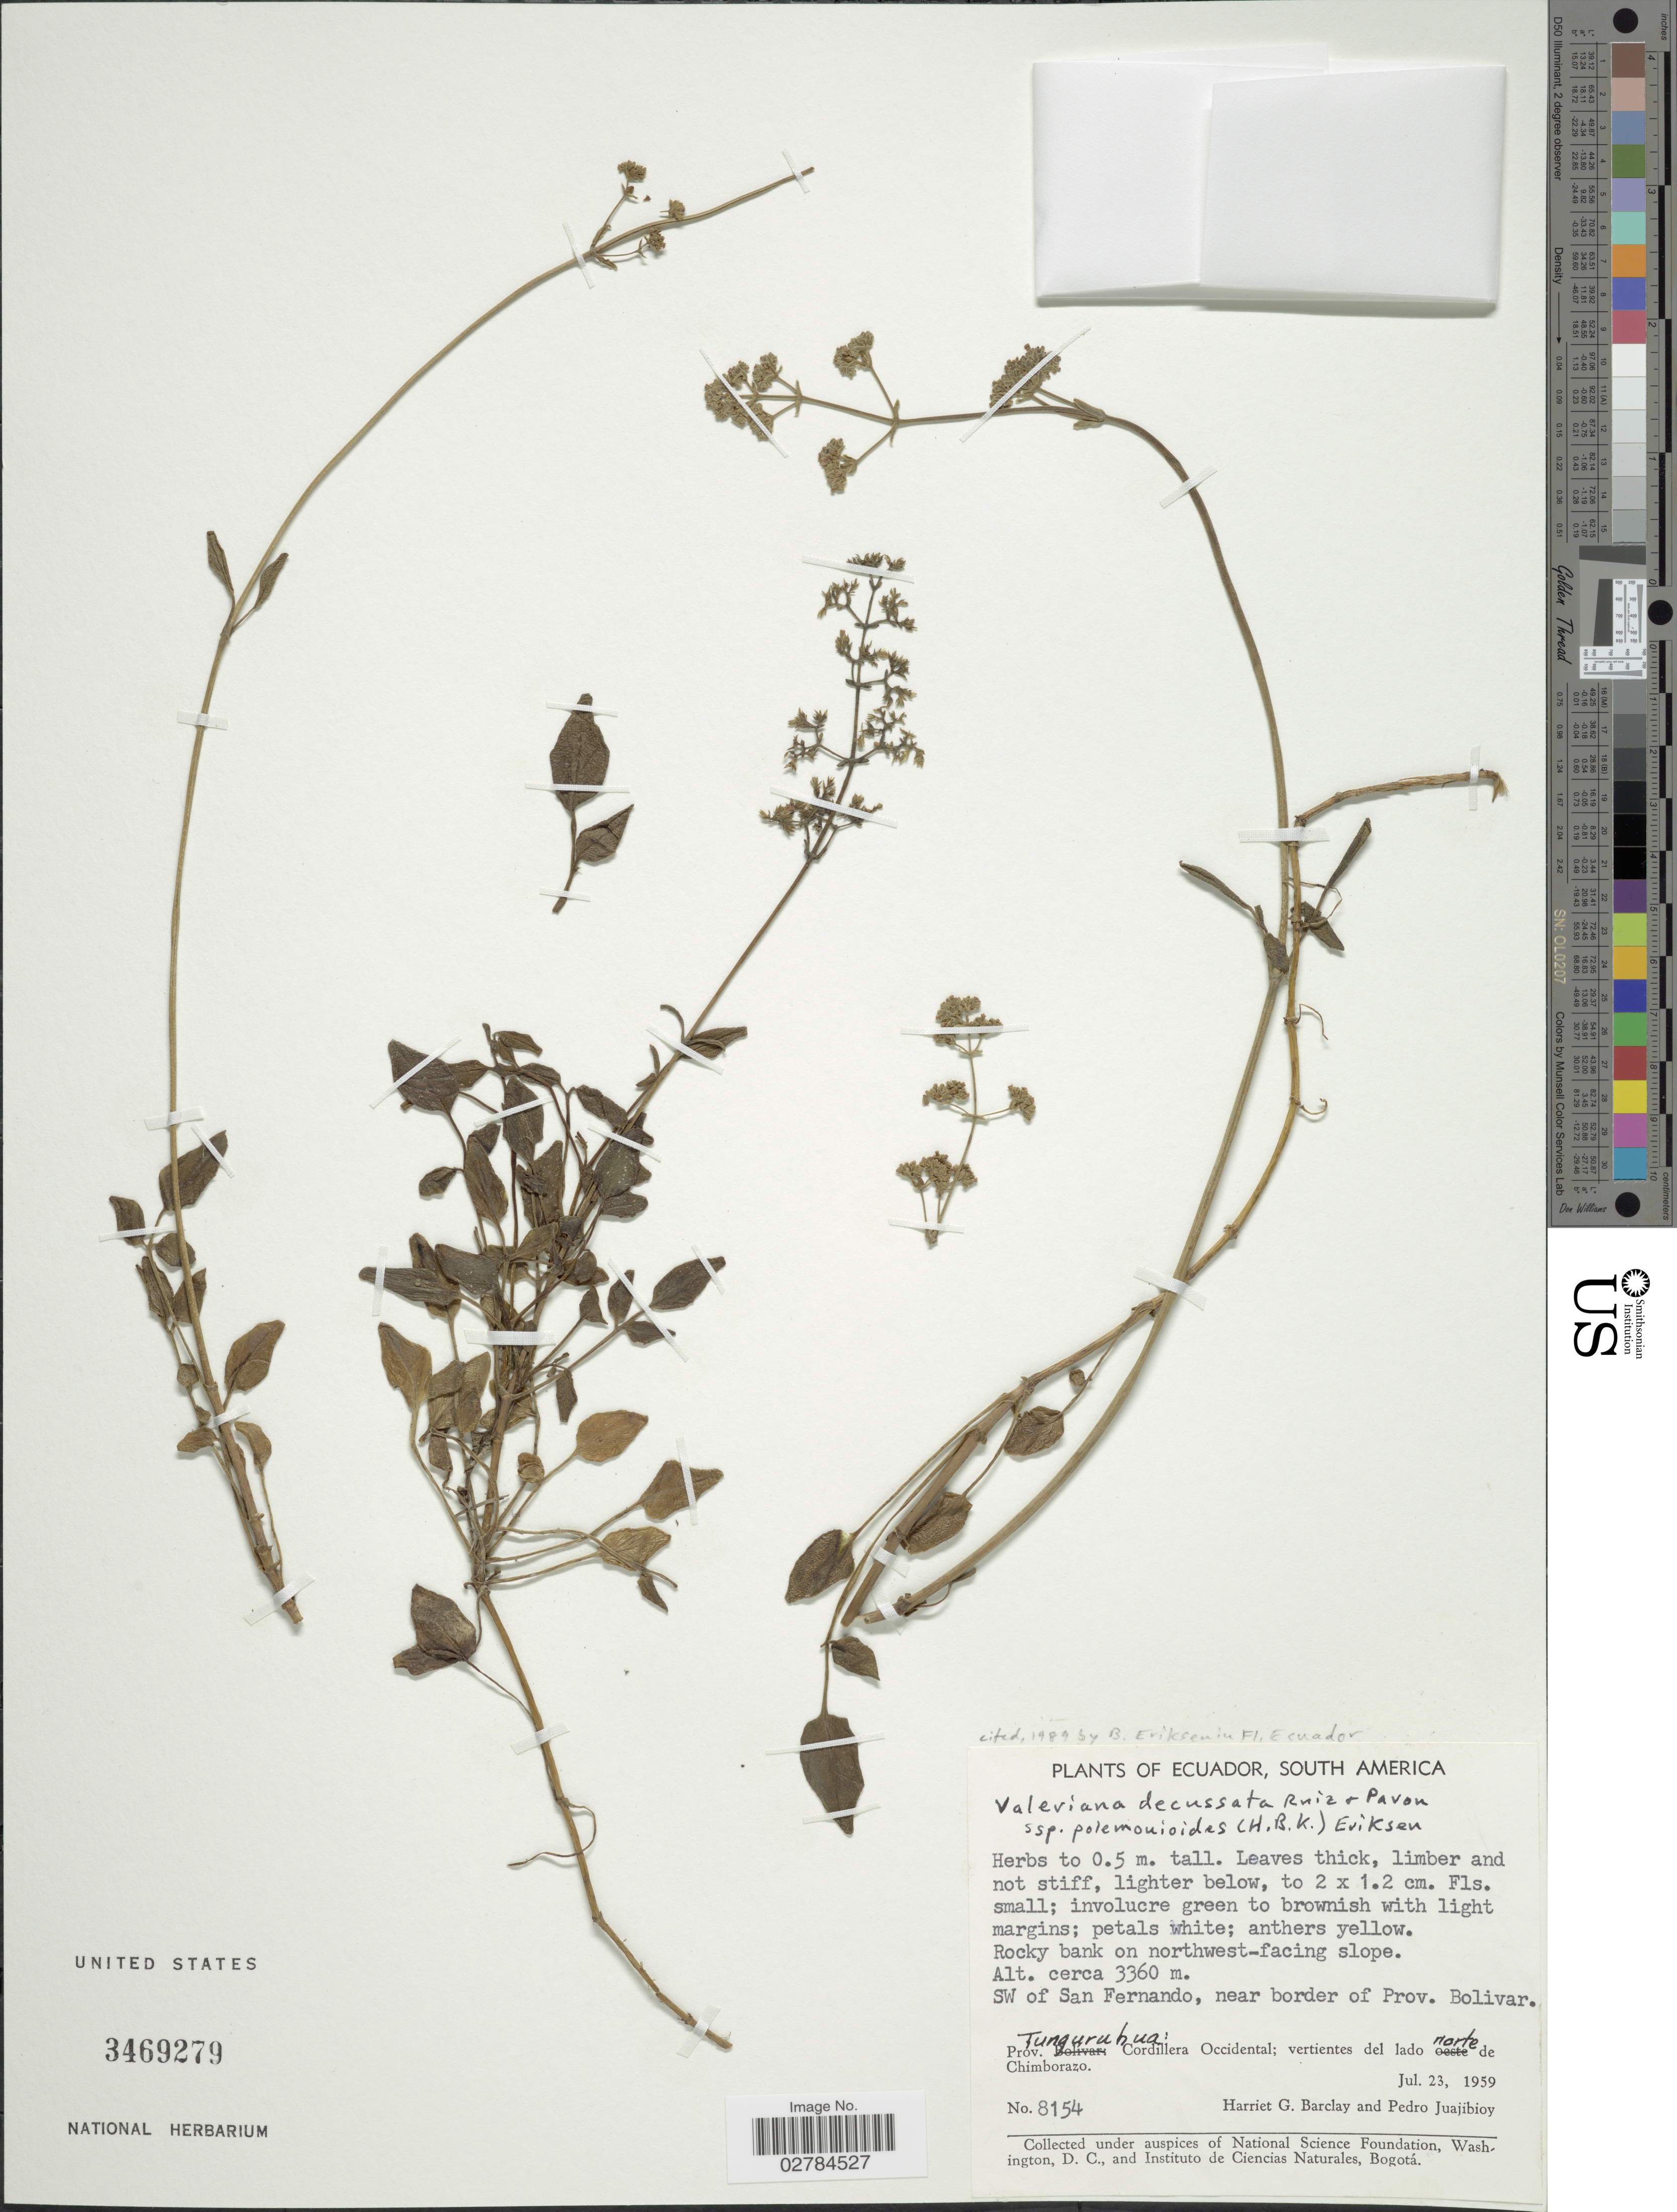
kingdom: Plantae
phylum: Tracheophyta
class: Magnoliopsida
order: Dipsacales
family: Caprifoliaceae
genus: Valeriana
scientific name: Valeriana decussata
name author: Ruiz & Pav.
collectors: H. G. Barclay & P. Juajibioy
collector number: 8154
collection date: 1959-07-23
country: Ecuador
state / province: Tungurahua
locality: SW of San Fernando, near border of Prov. Bolivar. Cordillera Occidental; vertientes del lado norte de Chimborazo.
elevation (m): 3360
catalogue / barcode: US 3469279